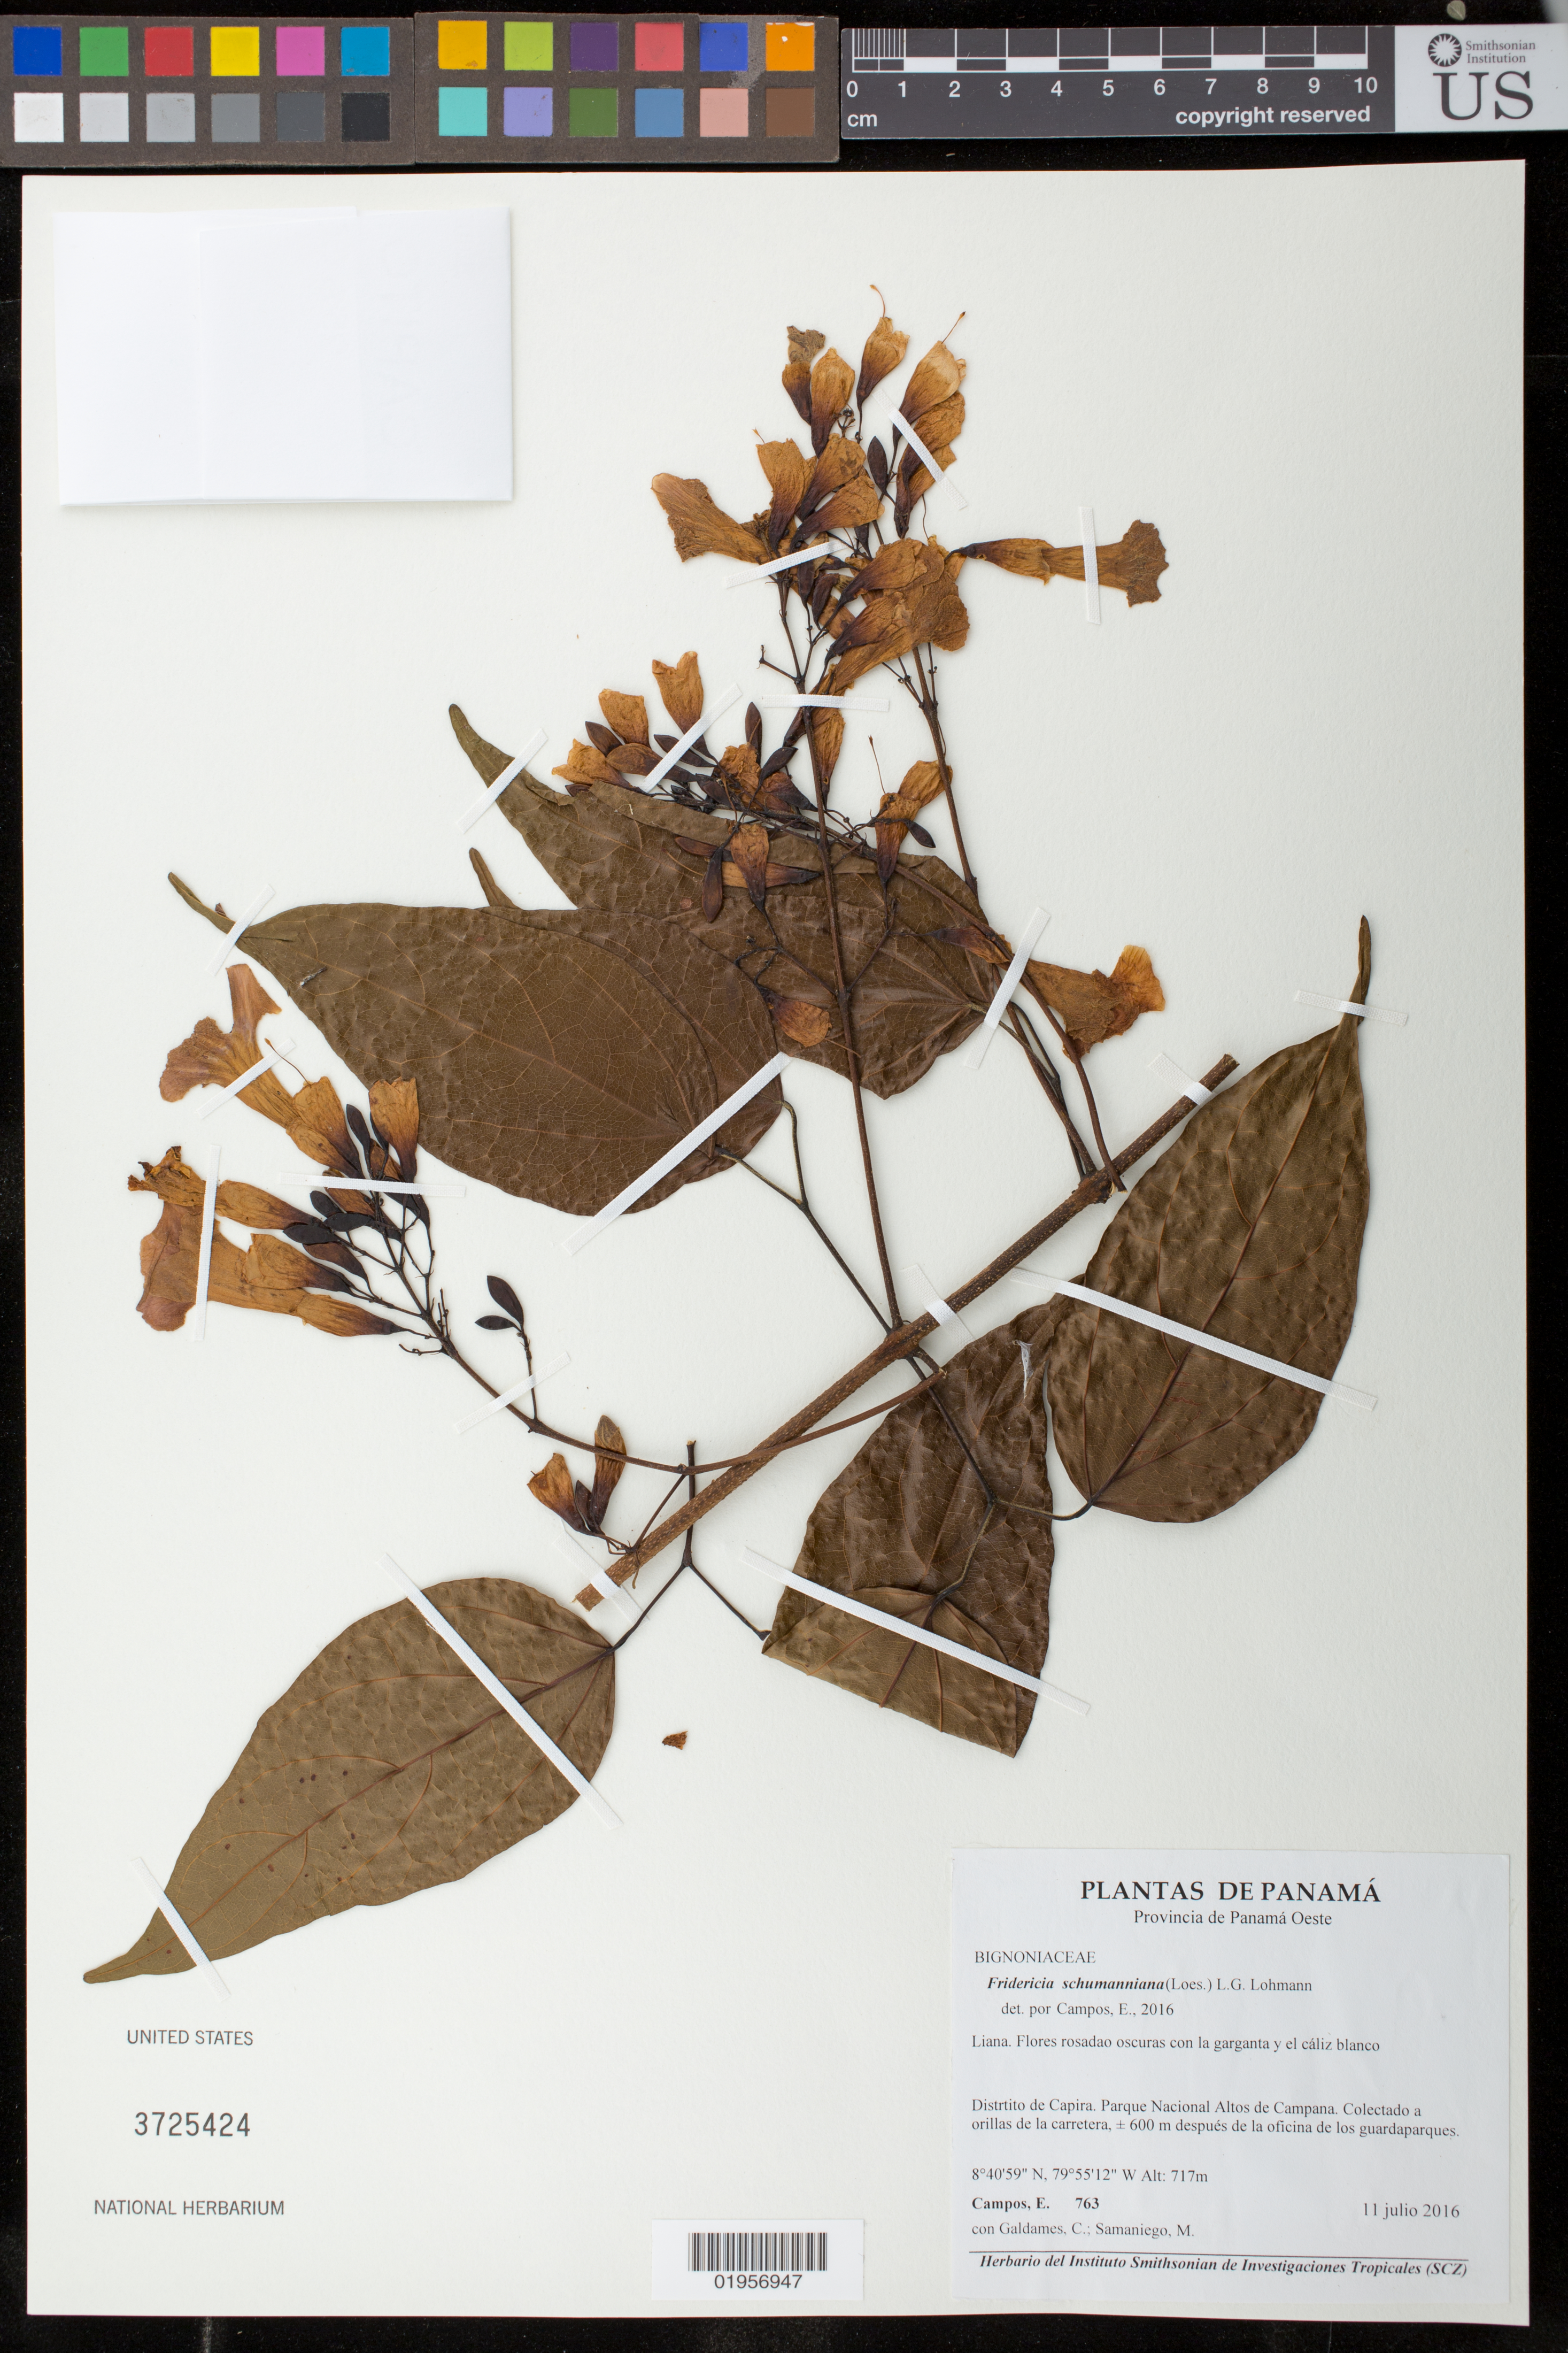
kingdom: Plantae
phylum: Tracheophyta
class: Magnoliopsida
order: Lamiales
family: Bignoniaceae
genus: Fridericia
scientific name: Fridericia schumanniana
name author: (Loes.) L.G. Lohmann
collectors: E. Campos, C. Galdames & M. Samaniego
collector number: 763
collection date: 2015-07-11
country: Panama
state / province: Panamá Oeste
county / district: Capira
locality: Parque Nacional Altos de Campana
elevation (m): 717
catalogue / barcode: US 3725424